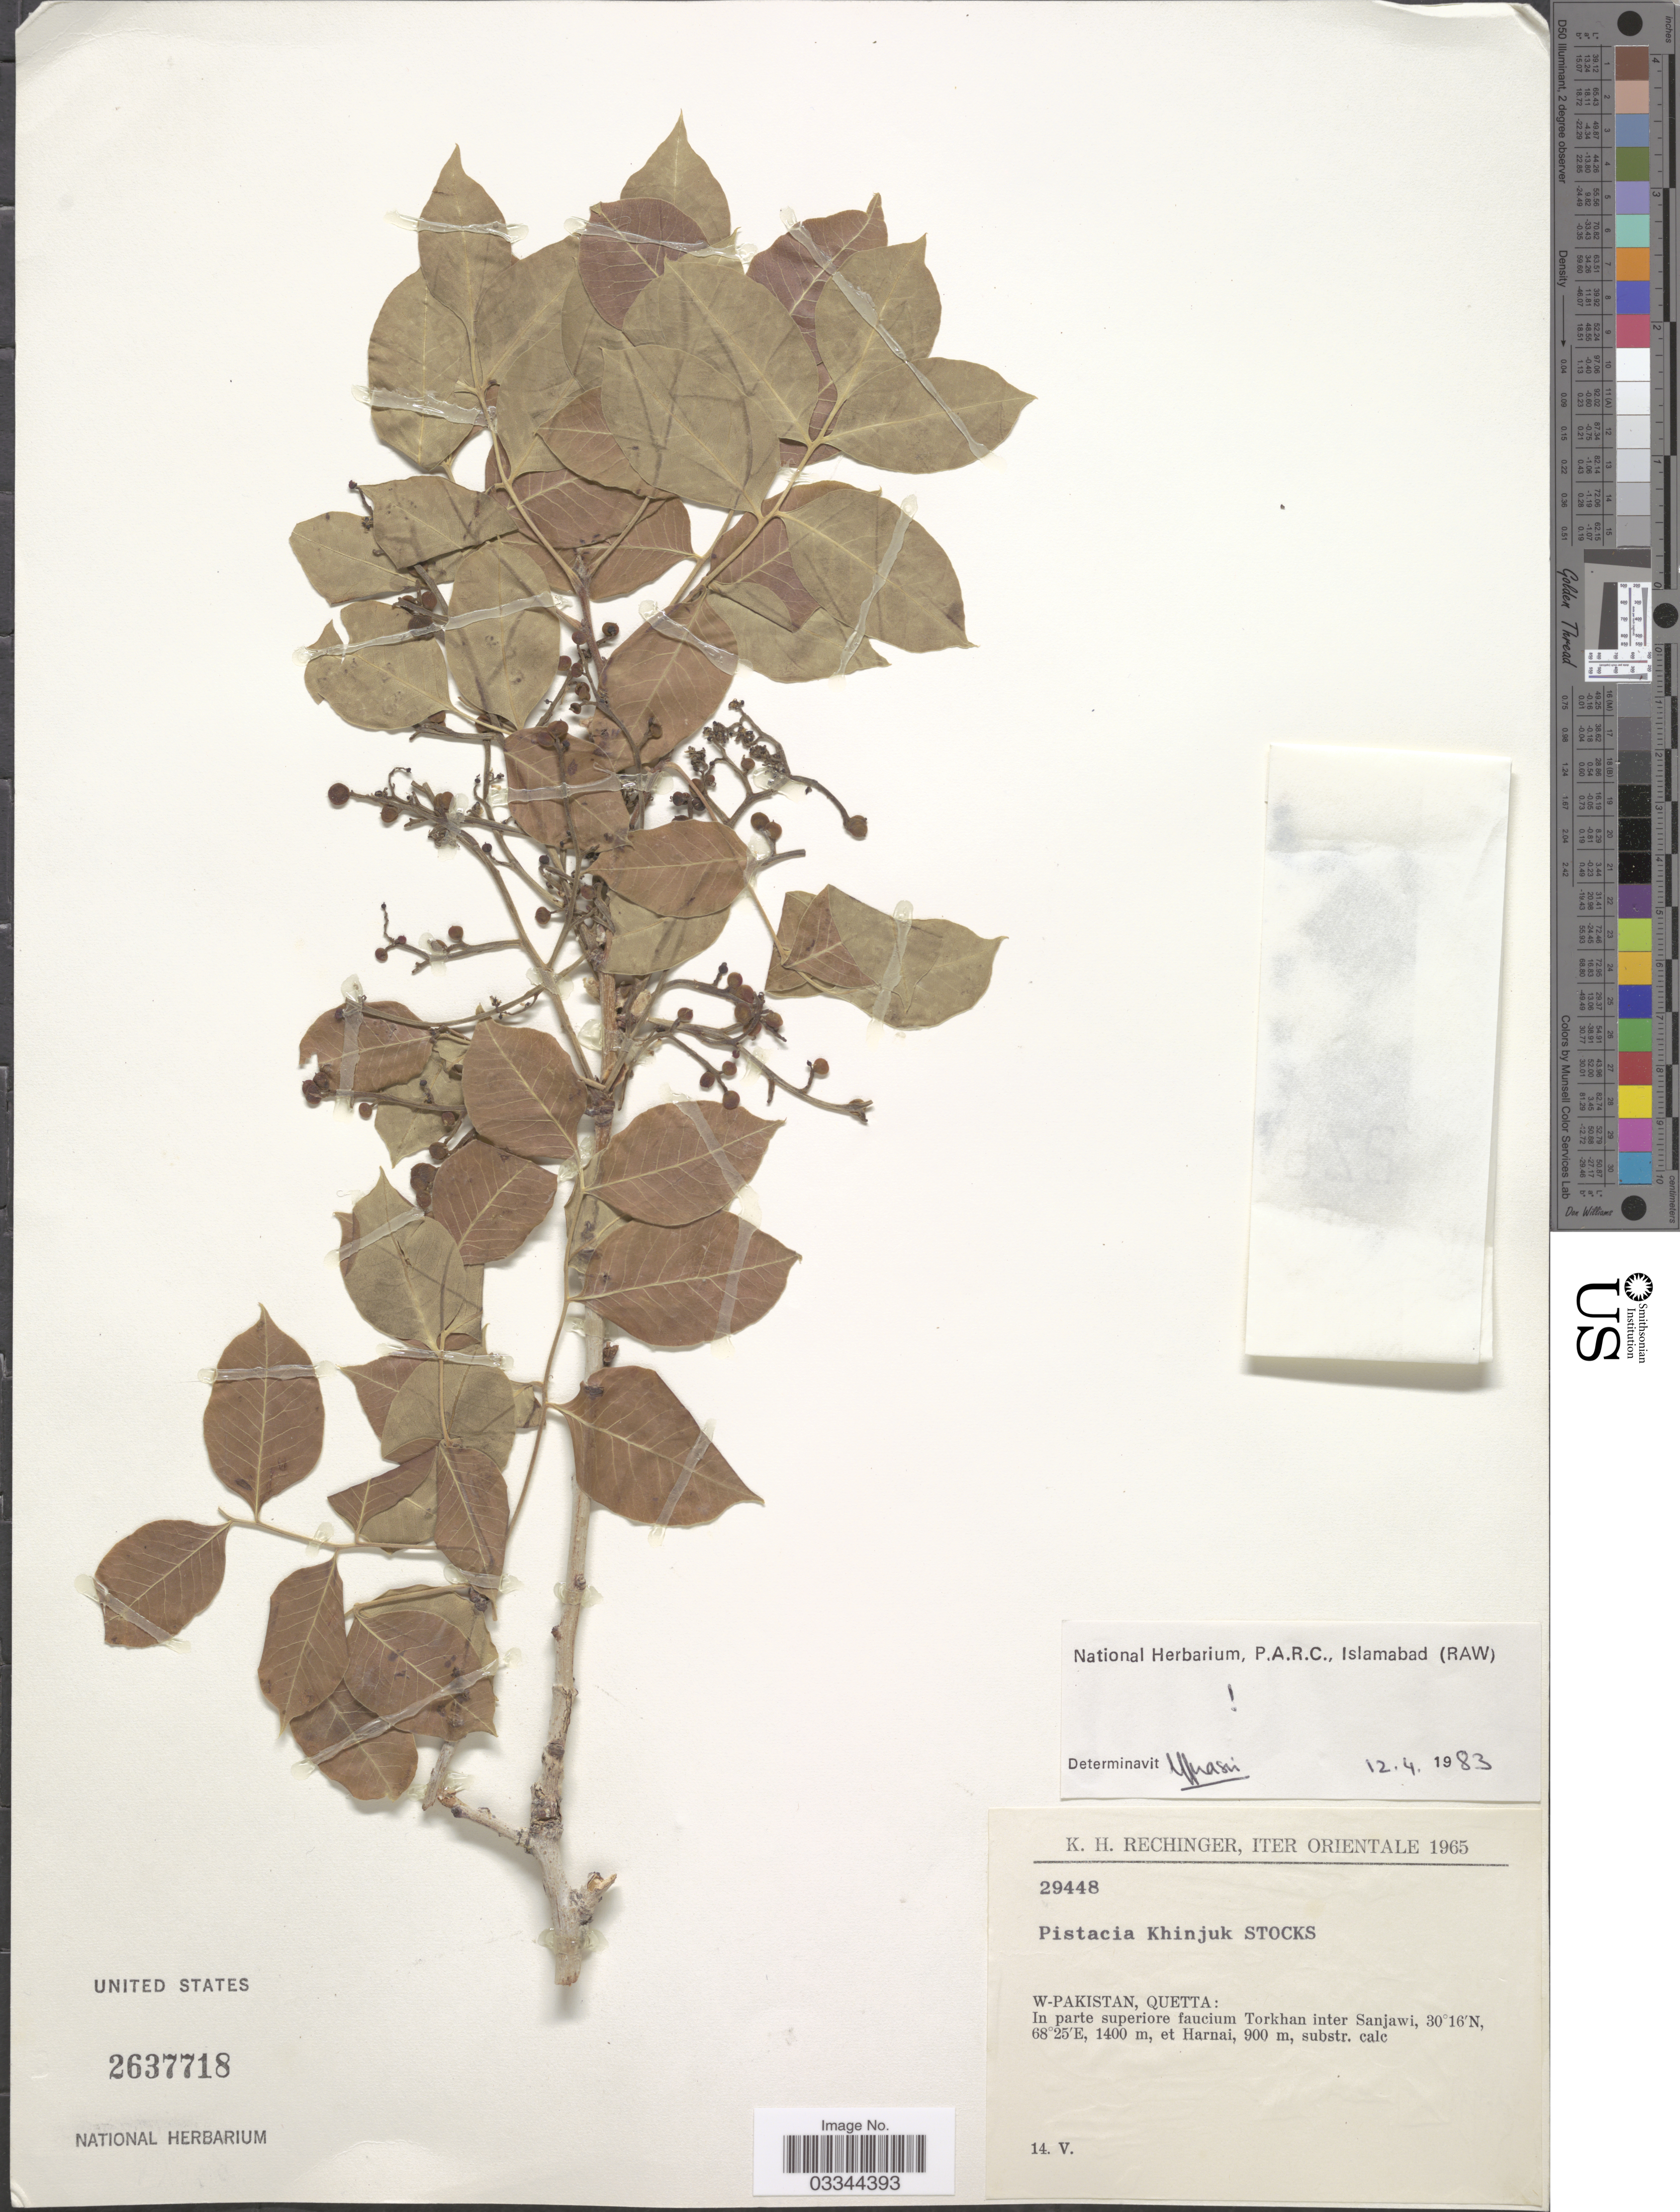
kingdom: Plantae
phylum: Tracheophyta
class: Magnoliopsida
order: Sapindales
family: Anacardiaceae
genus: Pistacia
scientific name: Pistacia khinjuk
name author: Stocks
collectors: K. H. Rechinger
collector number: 29448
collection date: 1965-05-14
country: Pakistan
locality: Iter Orientale. W-Pakistan, Quetta: In parte superiore faucium Torkhan inter Sanjawi, et Harnai.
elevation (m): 900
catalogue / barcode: US 2637718